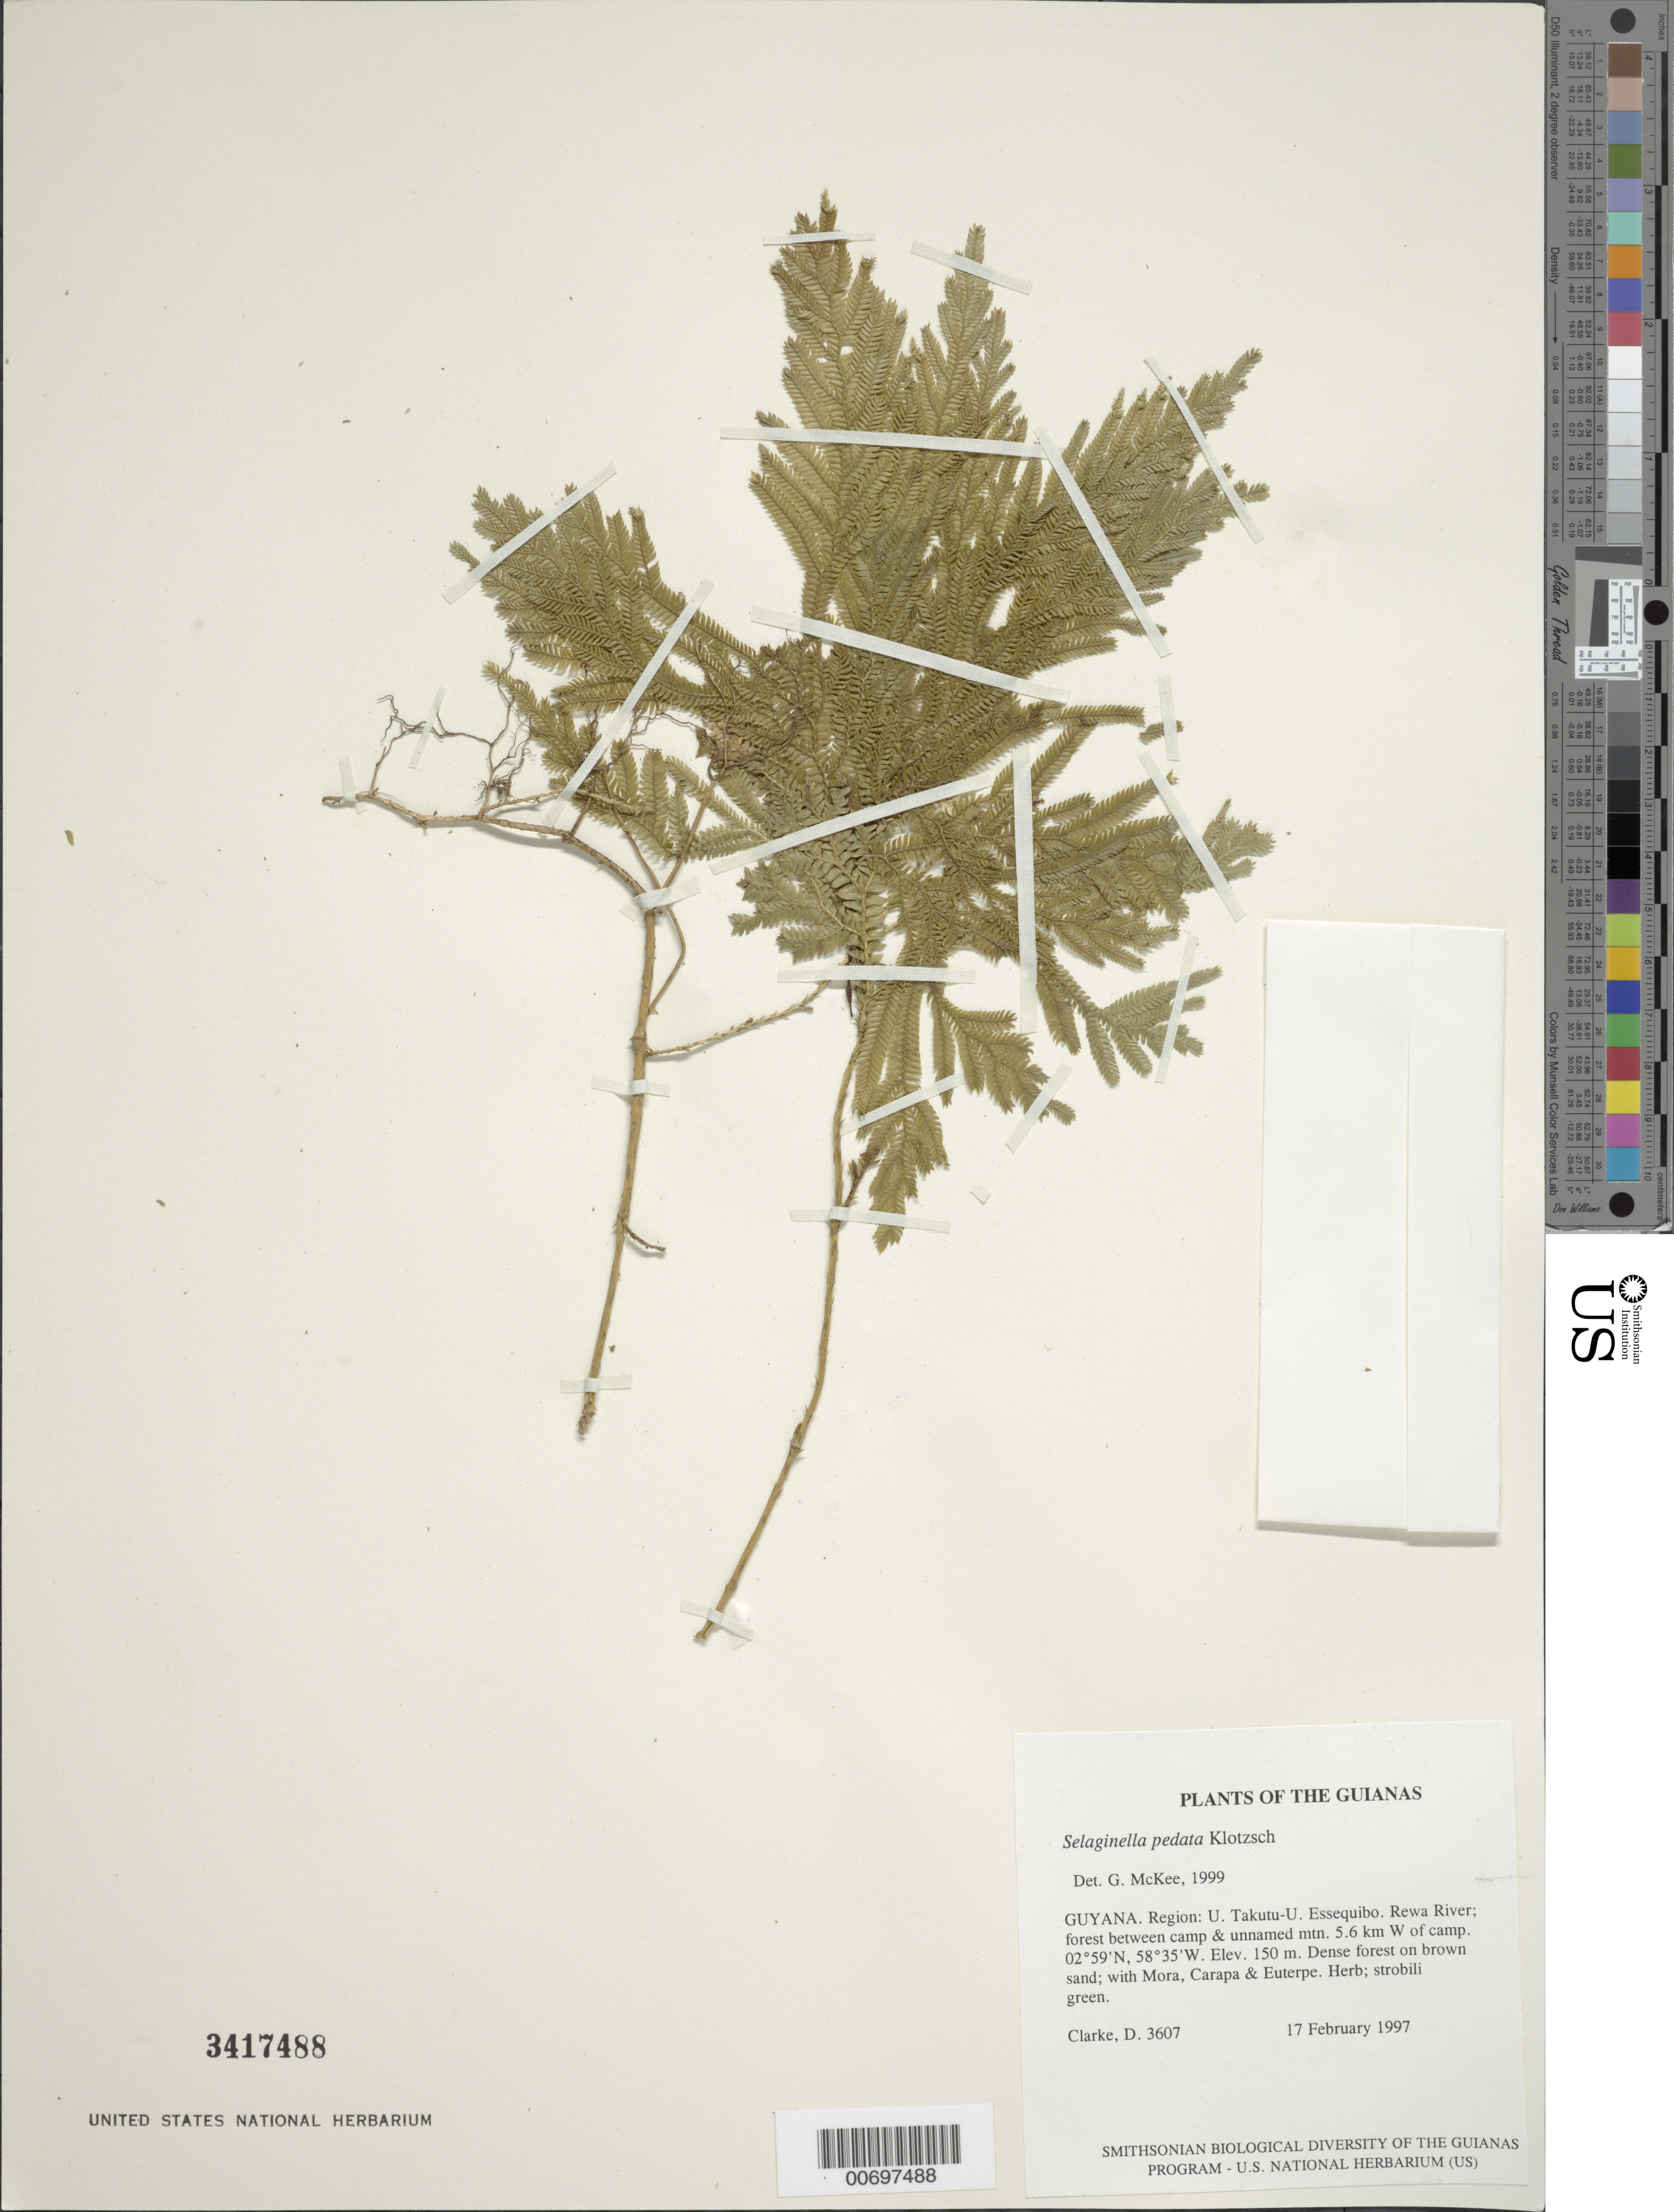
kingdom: Plantae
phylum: Tracheophyta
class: Lycopodiopsida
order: Selaginellales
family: Selaginellaceae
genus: Selaginella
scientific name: Selaginella pedata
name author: Klotzsch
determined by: McKee, G. S., (US), NMNH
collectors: H. D. Clarke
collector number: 3607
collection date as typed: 17 February 1997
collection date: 1997-02-17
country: Guyana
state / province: U. Takutu-U. Essequibo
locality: Rewa River; forest between camp & unnamed mtn. 5.6 km W of camp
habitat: Dense forest on brown sand; with Mora, Carapa & Euterpe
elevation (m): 150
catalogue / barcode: US 3417488